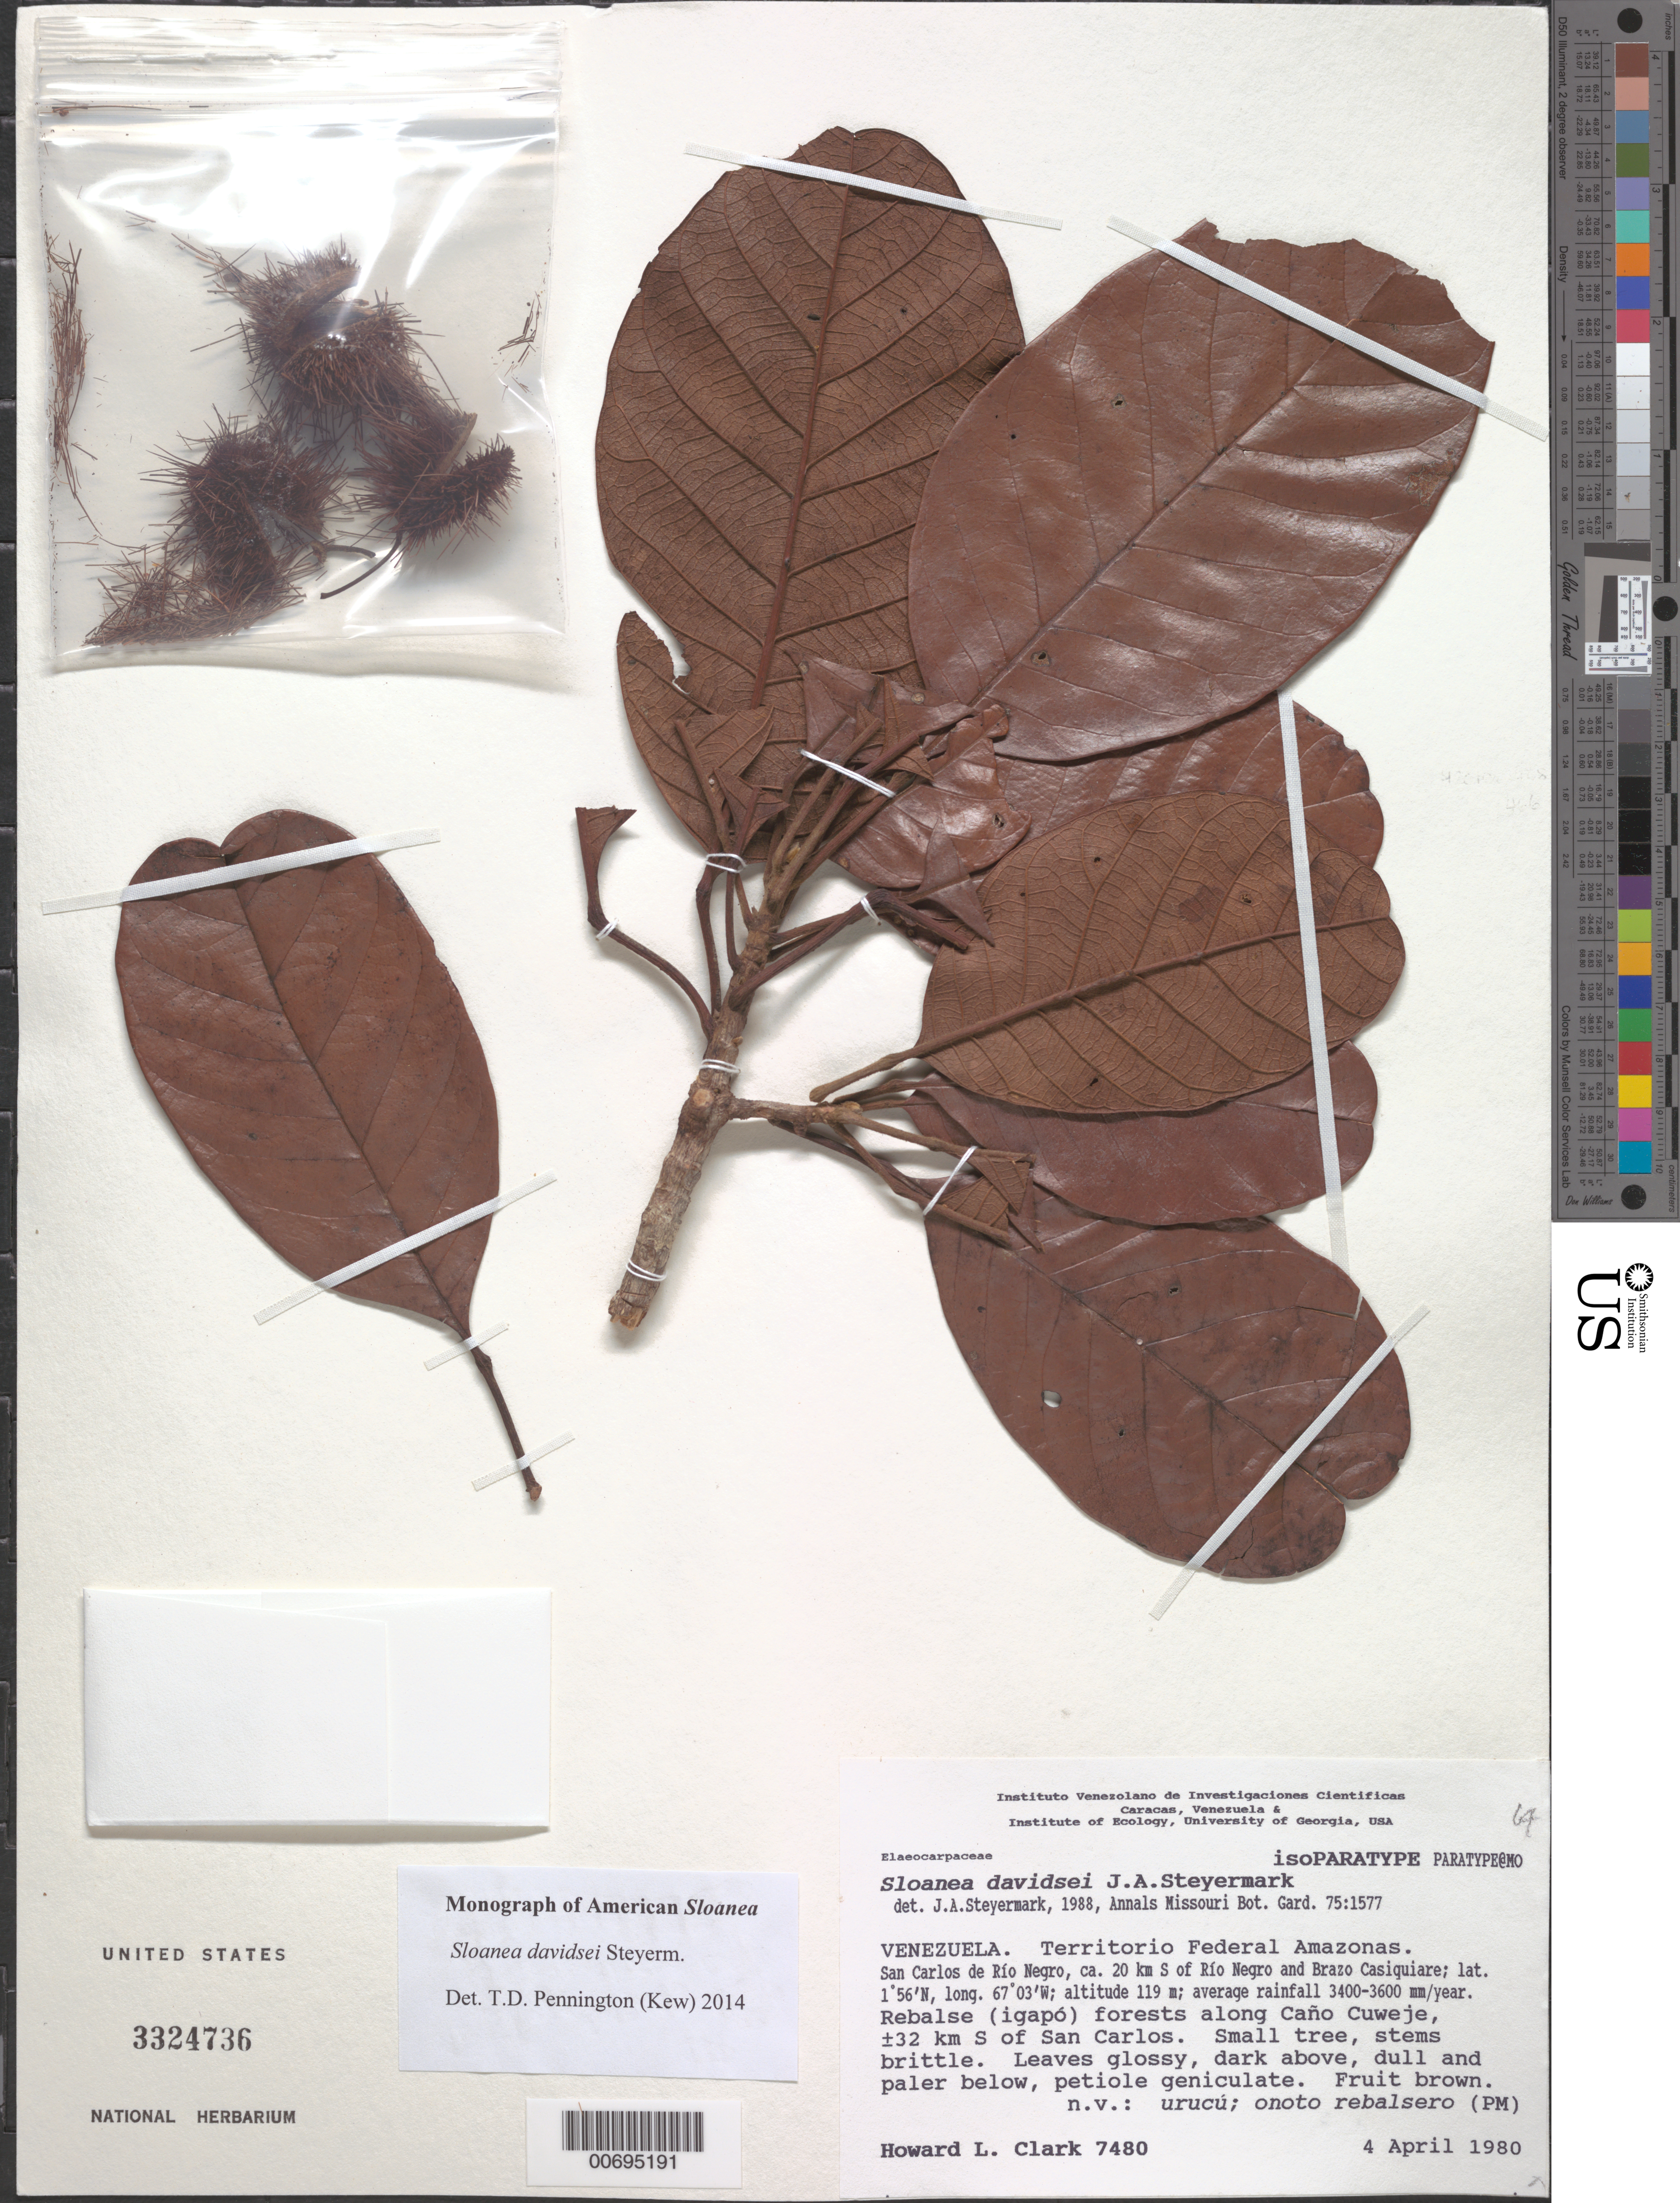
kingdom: Plantae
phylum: Tracheophyta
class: Magnoliopsida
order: Oxalidales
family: Elaeocarpaceae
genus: Sloanea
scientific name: Sloanea davidsei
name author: Steyerm.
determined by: Pennington, T. D., (K)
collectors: H. L. Clark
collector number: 7480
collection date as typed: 4-Apr-80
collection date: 1980-04-04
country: Venezuela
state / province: Amazonas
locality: San Carlos de Río Negro, ca. 20 km S of confluence of Río Negro and Brazo Casiquiare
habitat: Seasonally flooded forests along caño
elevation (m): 119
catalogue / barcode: US 3324736